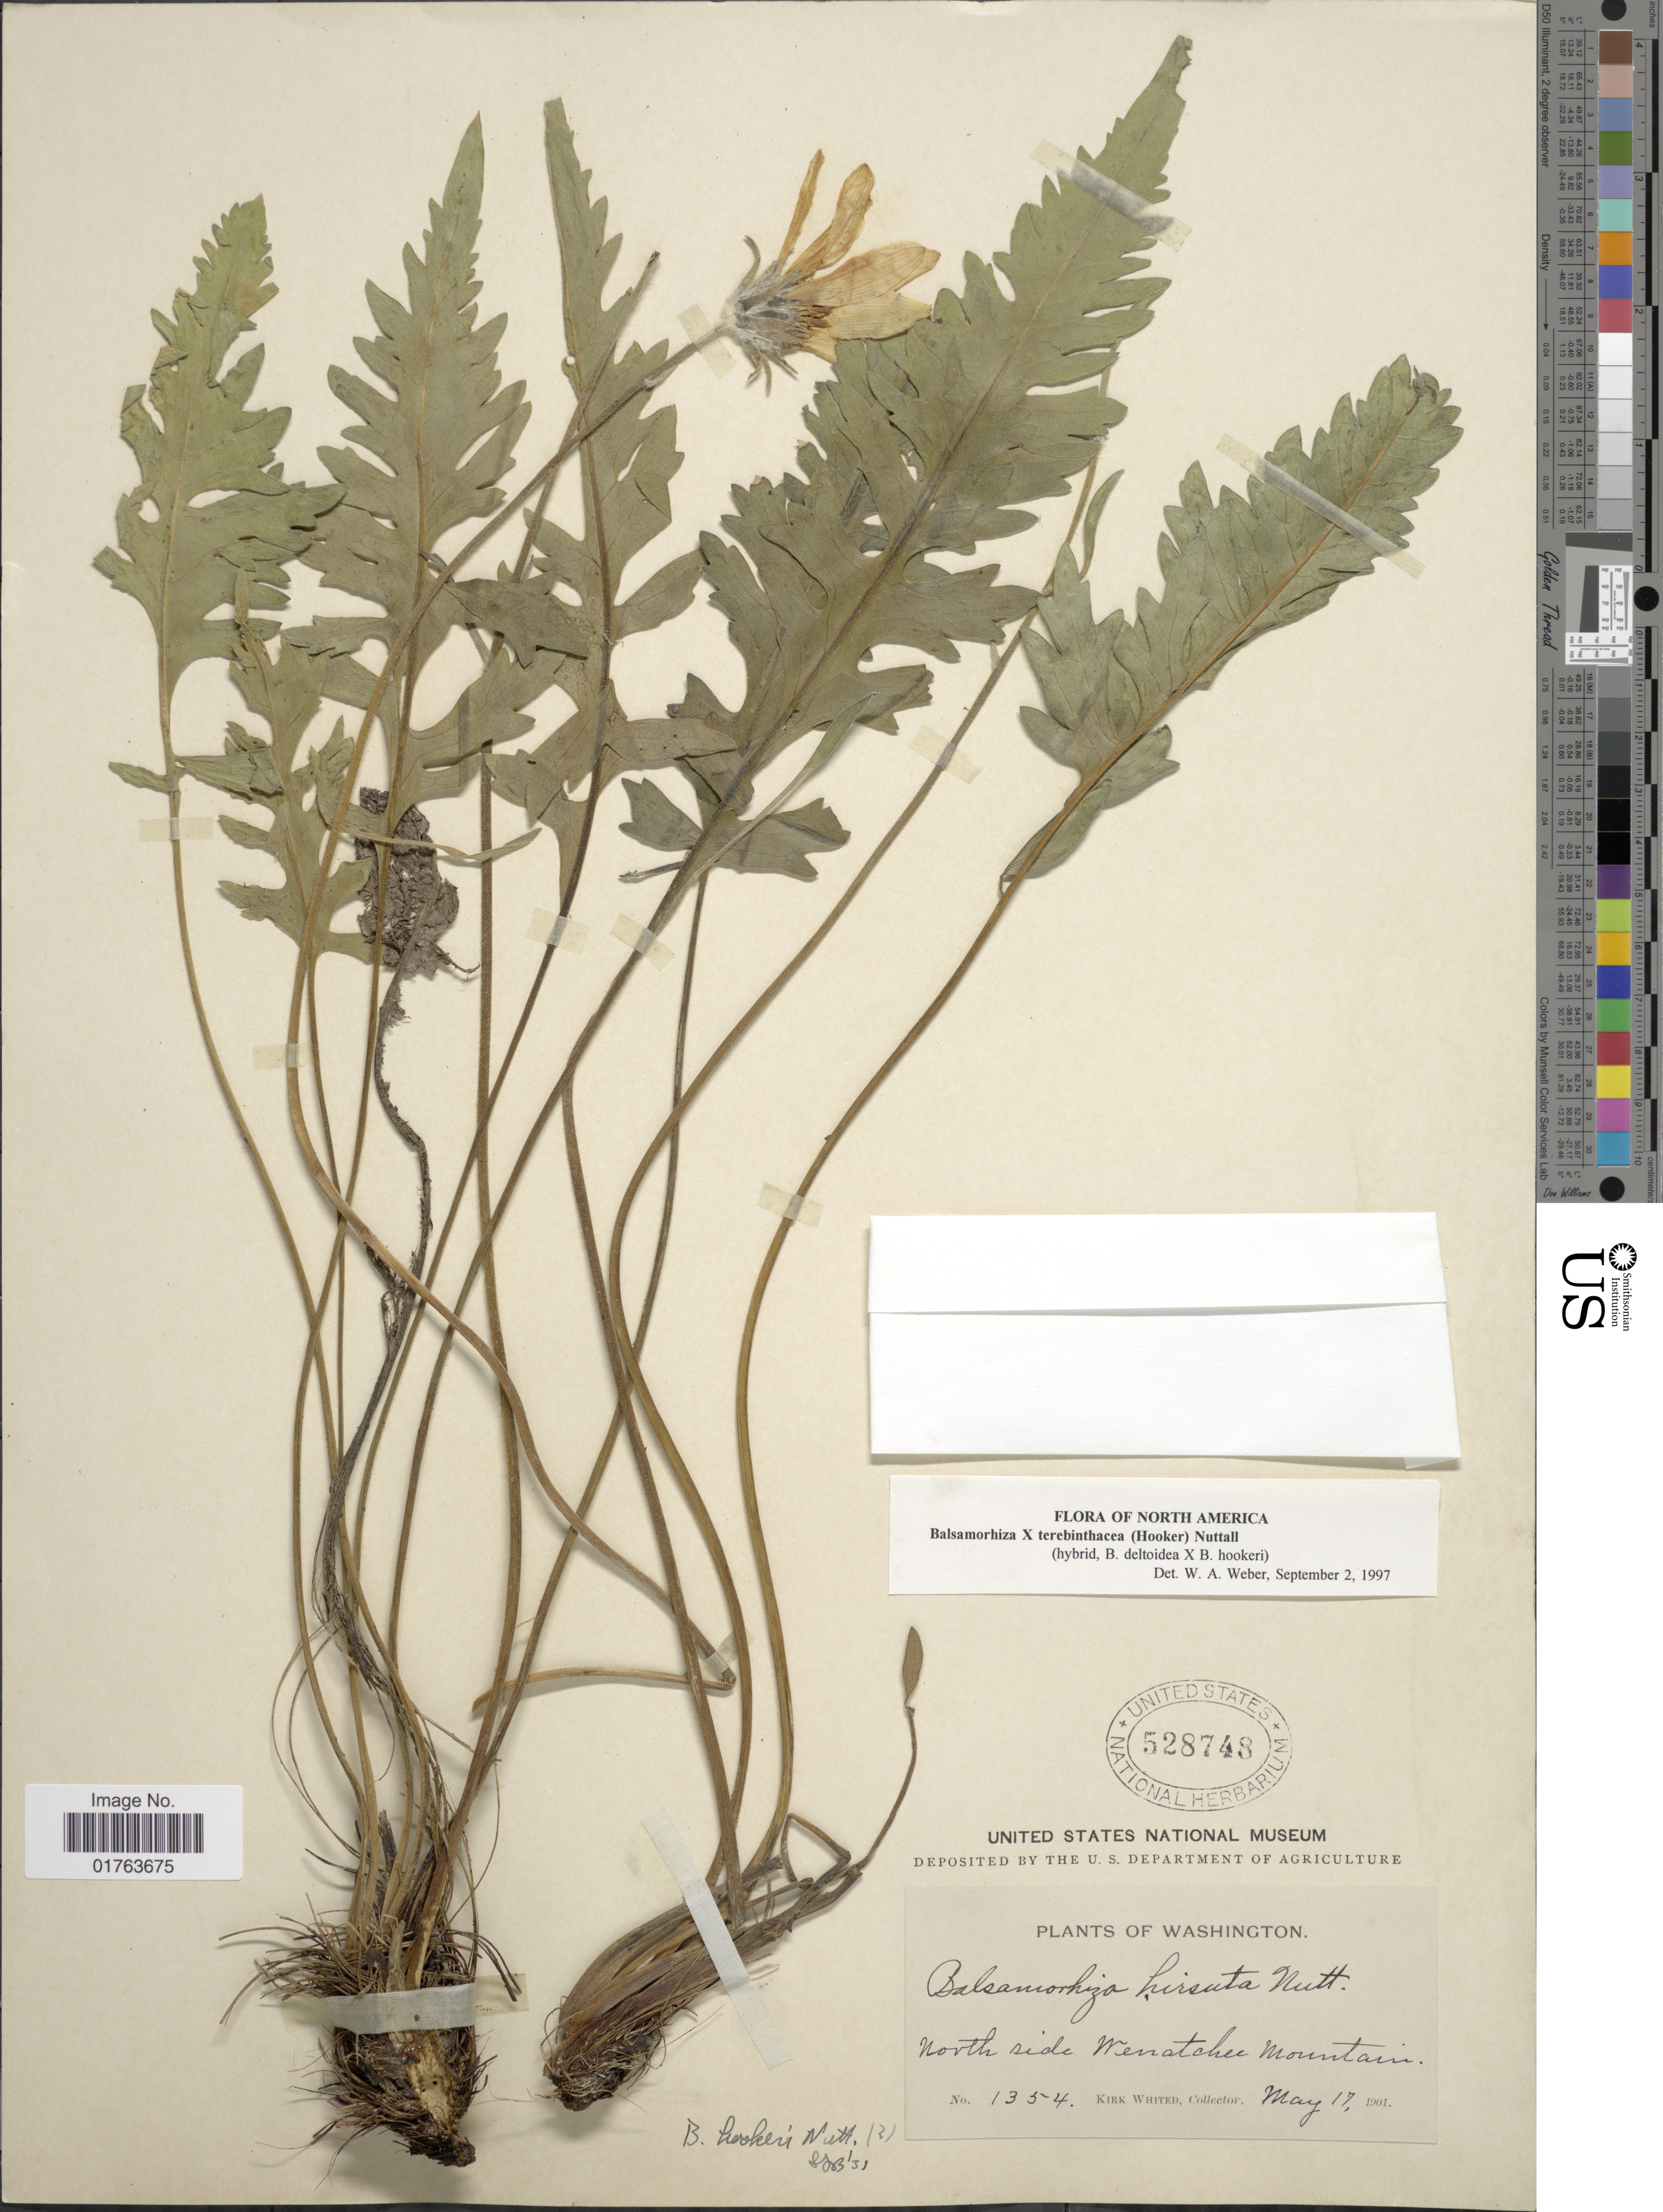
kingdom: Plantae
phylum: Tracheophyta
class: Magnoliopsida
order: Asterales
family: Asteraceae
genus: Balsamorhiza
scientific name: Balsamorhiza terebinthacea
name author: (Hook.) Nutt.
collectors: K. Whited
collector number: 1354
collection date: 1901-05-17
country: United States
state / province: Washington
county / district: Chelan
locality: North side Wenatchee Mountain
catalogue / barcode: US 528748